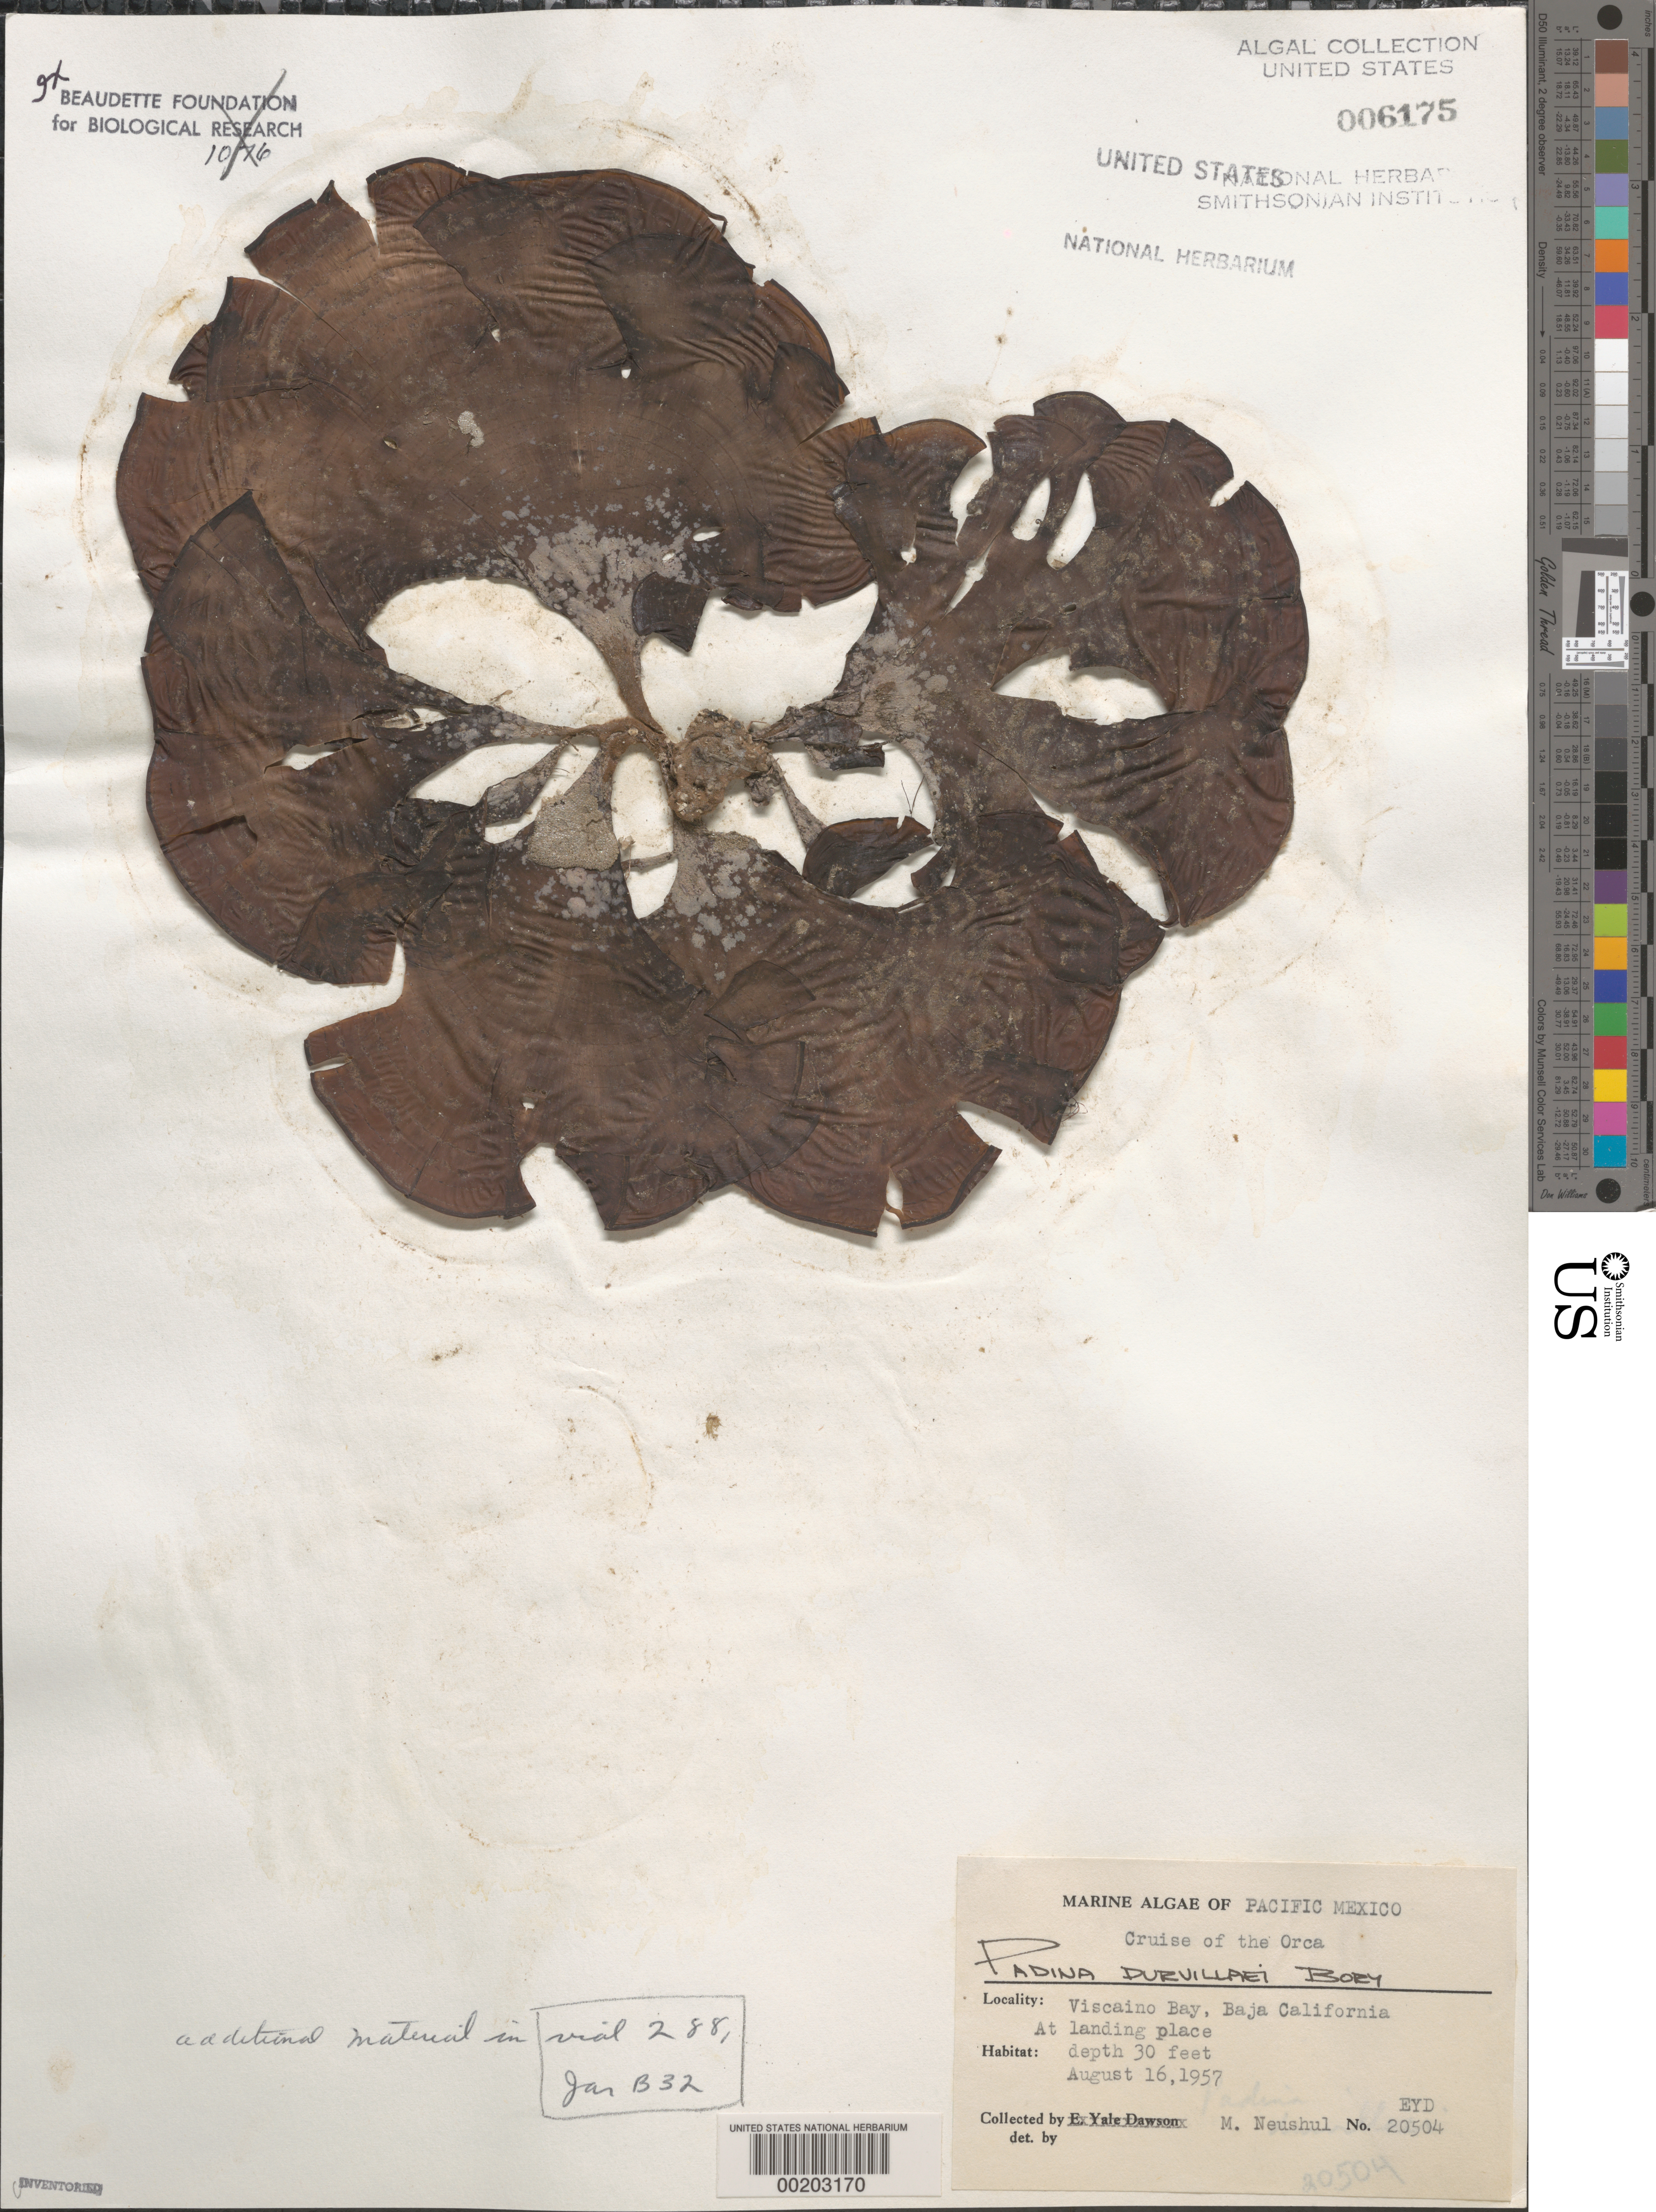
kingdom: Chromista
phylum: Ochrophyta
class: Phaeophyceae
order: Dictyotales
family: Dictyotaceae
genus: Padina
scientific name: Padina durvillaei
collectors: M. Neushul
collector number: EYD 20504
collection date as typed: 16 Aug 1957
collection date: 1957-08-16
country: Mexico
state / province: Baja California Norte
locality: Bahia Sebastian Vizcaino (Viscaino Bay)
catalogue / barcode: US 6175